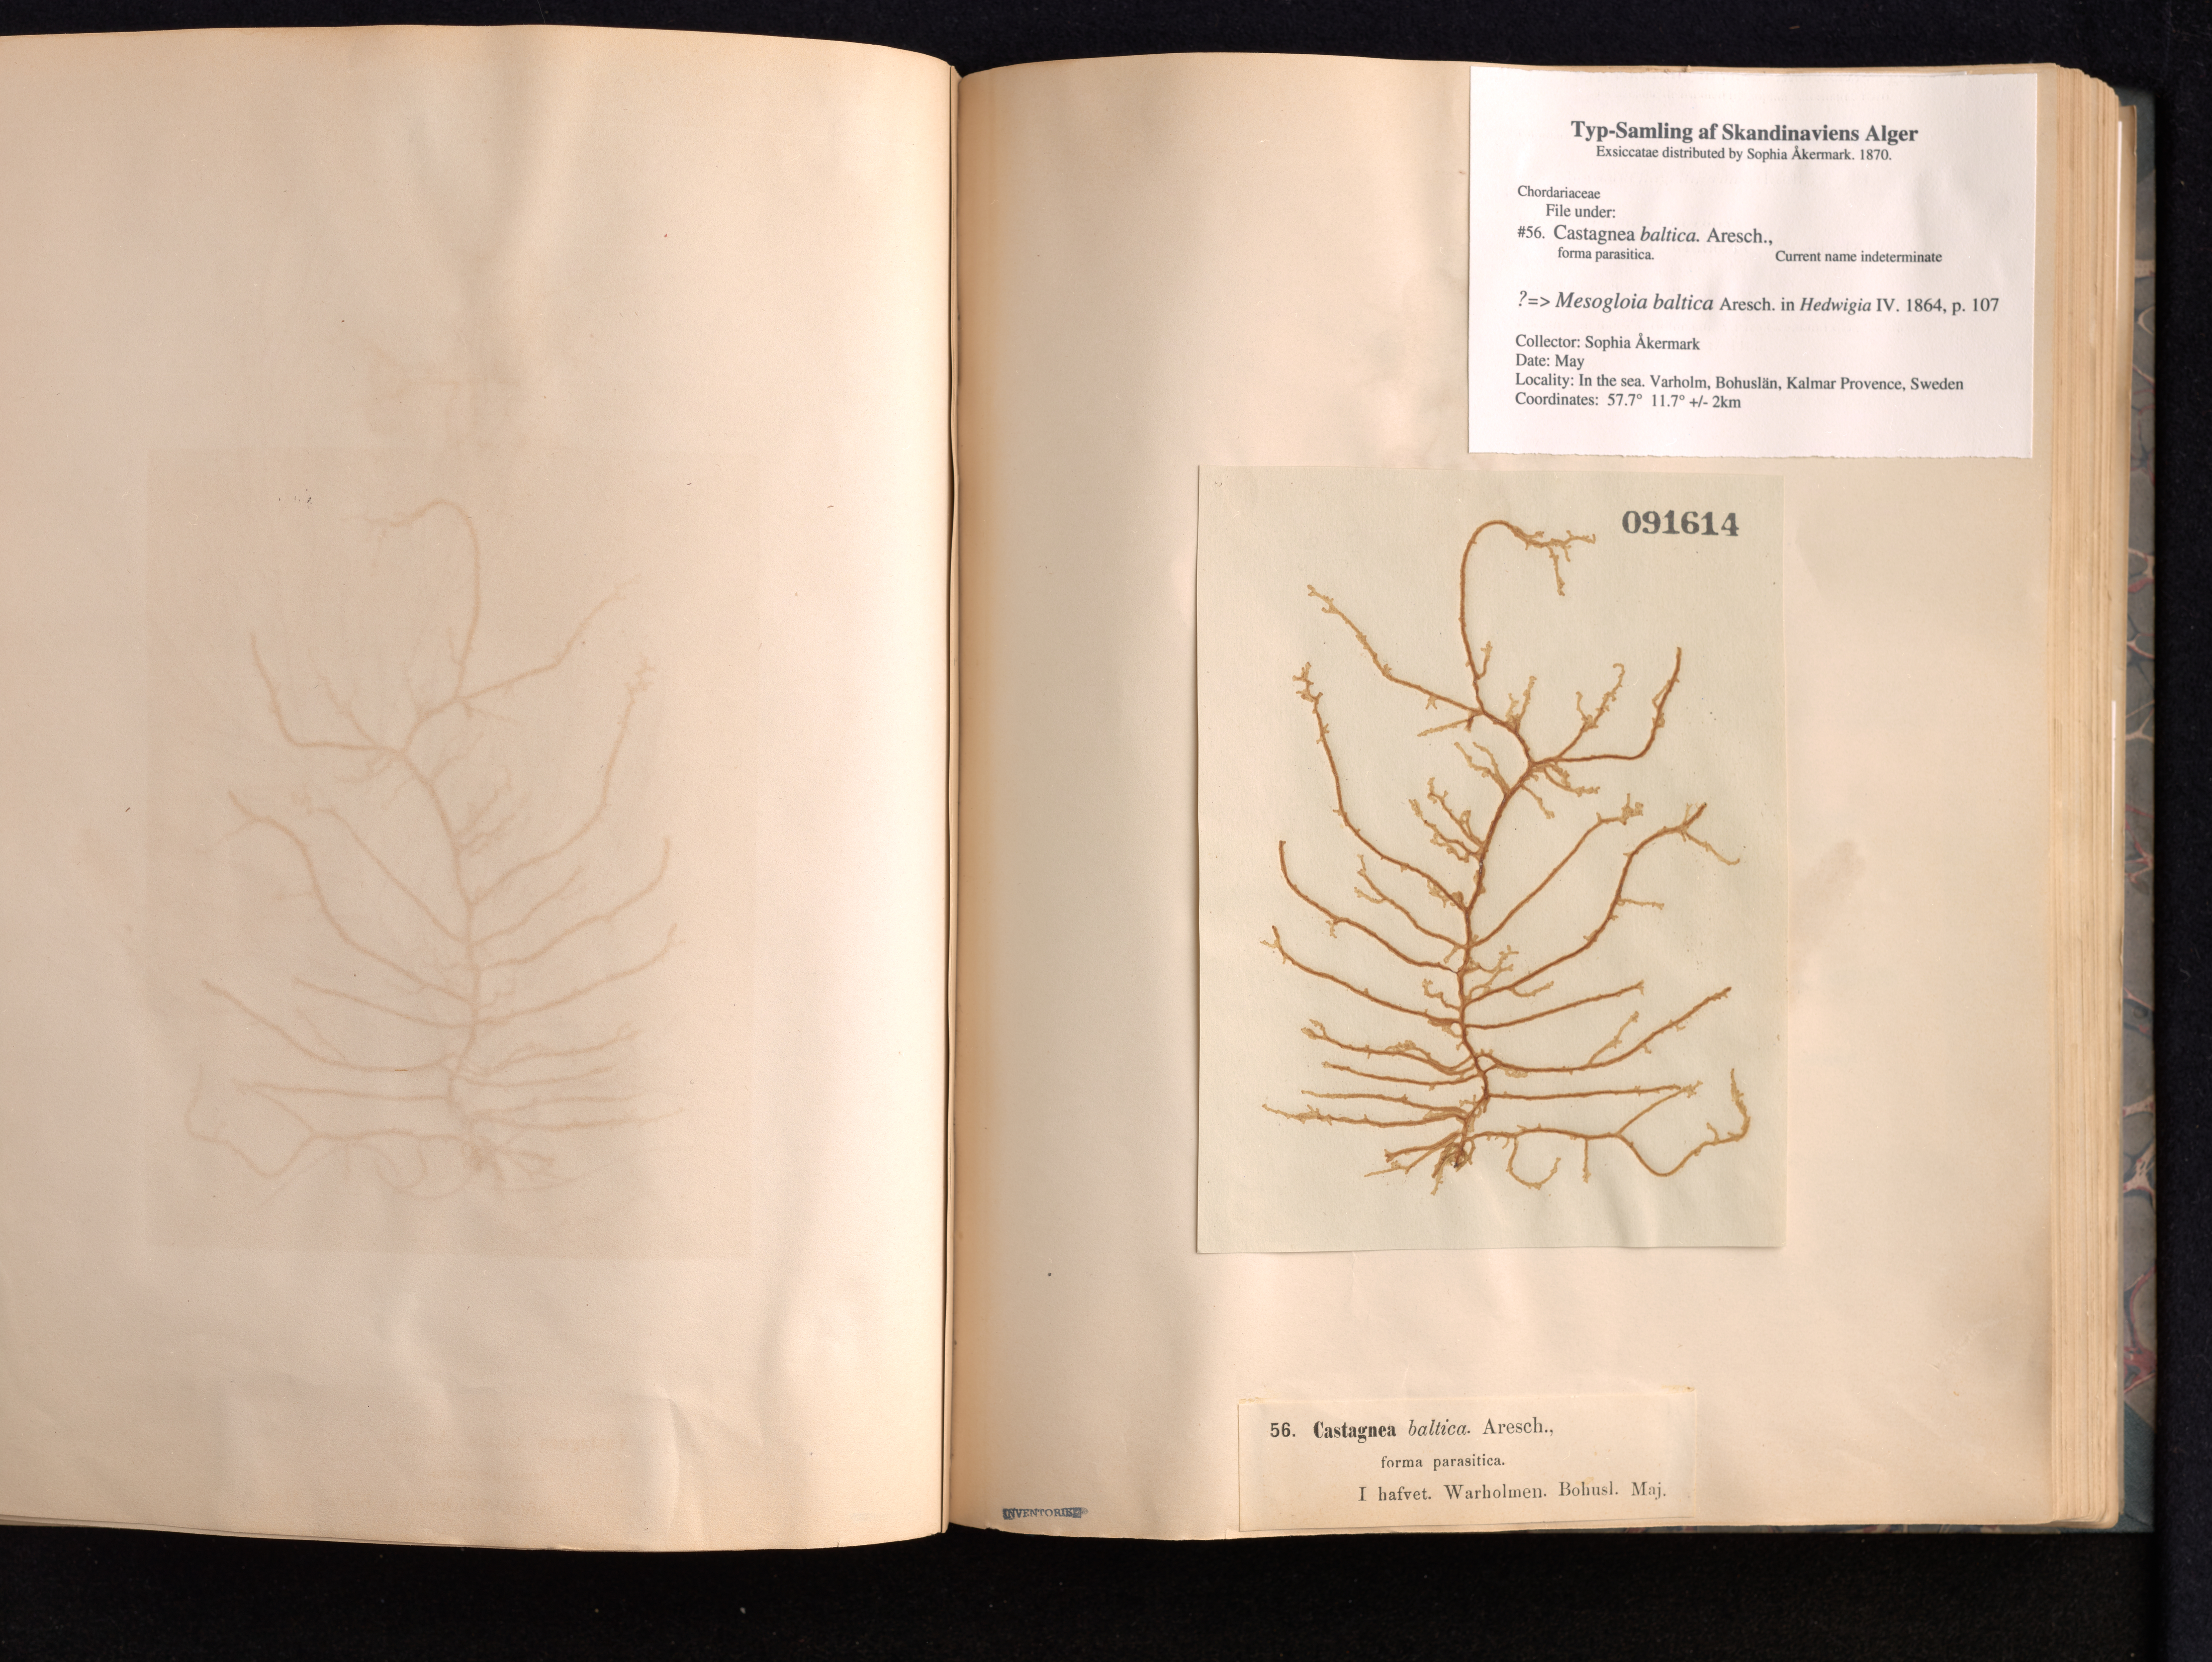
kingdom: Chromista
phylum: Ochrophyta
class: Phaeophyceae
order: Ectocarpales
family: Chordariaceae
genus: Castagnea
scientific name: Castagnea baltica f. parasitica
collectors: S. Akermark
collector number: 56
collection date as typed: May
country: Sweden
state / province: Kalmar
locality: Varholm (warholmen)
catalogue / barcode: US 91614